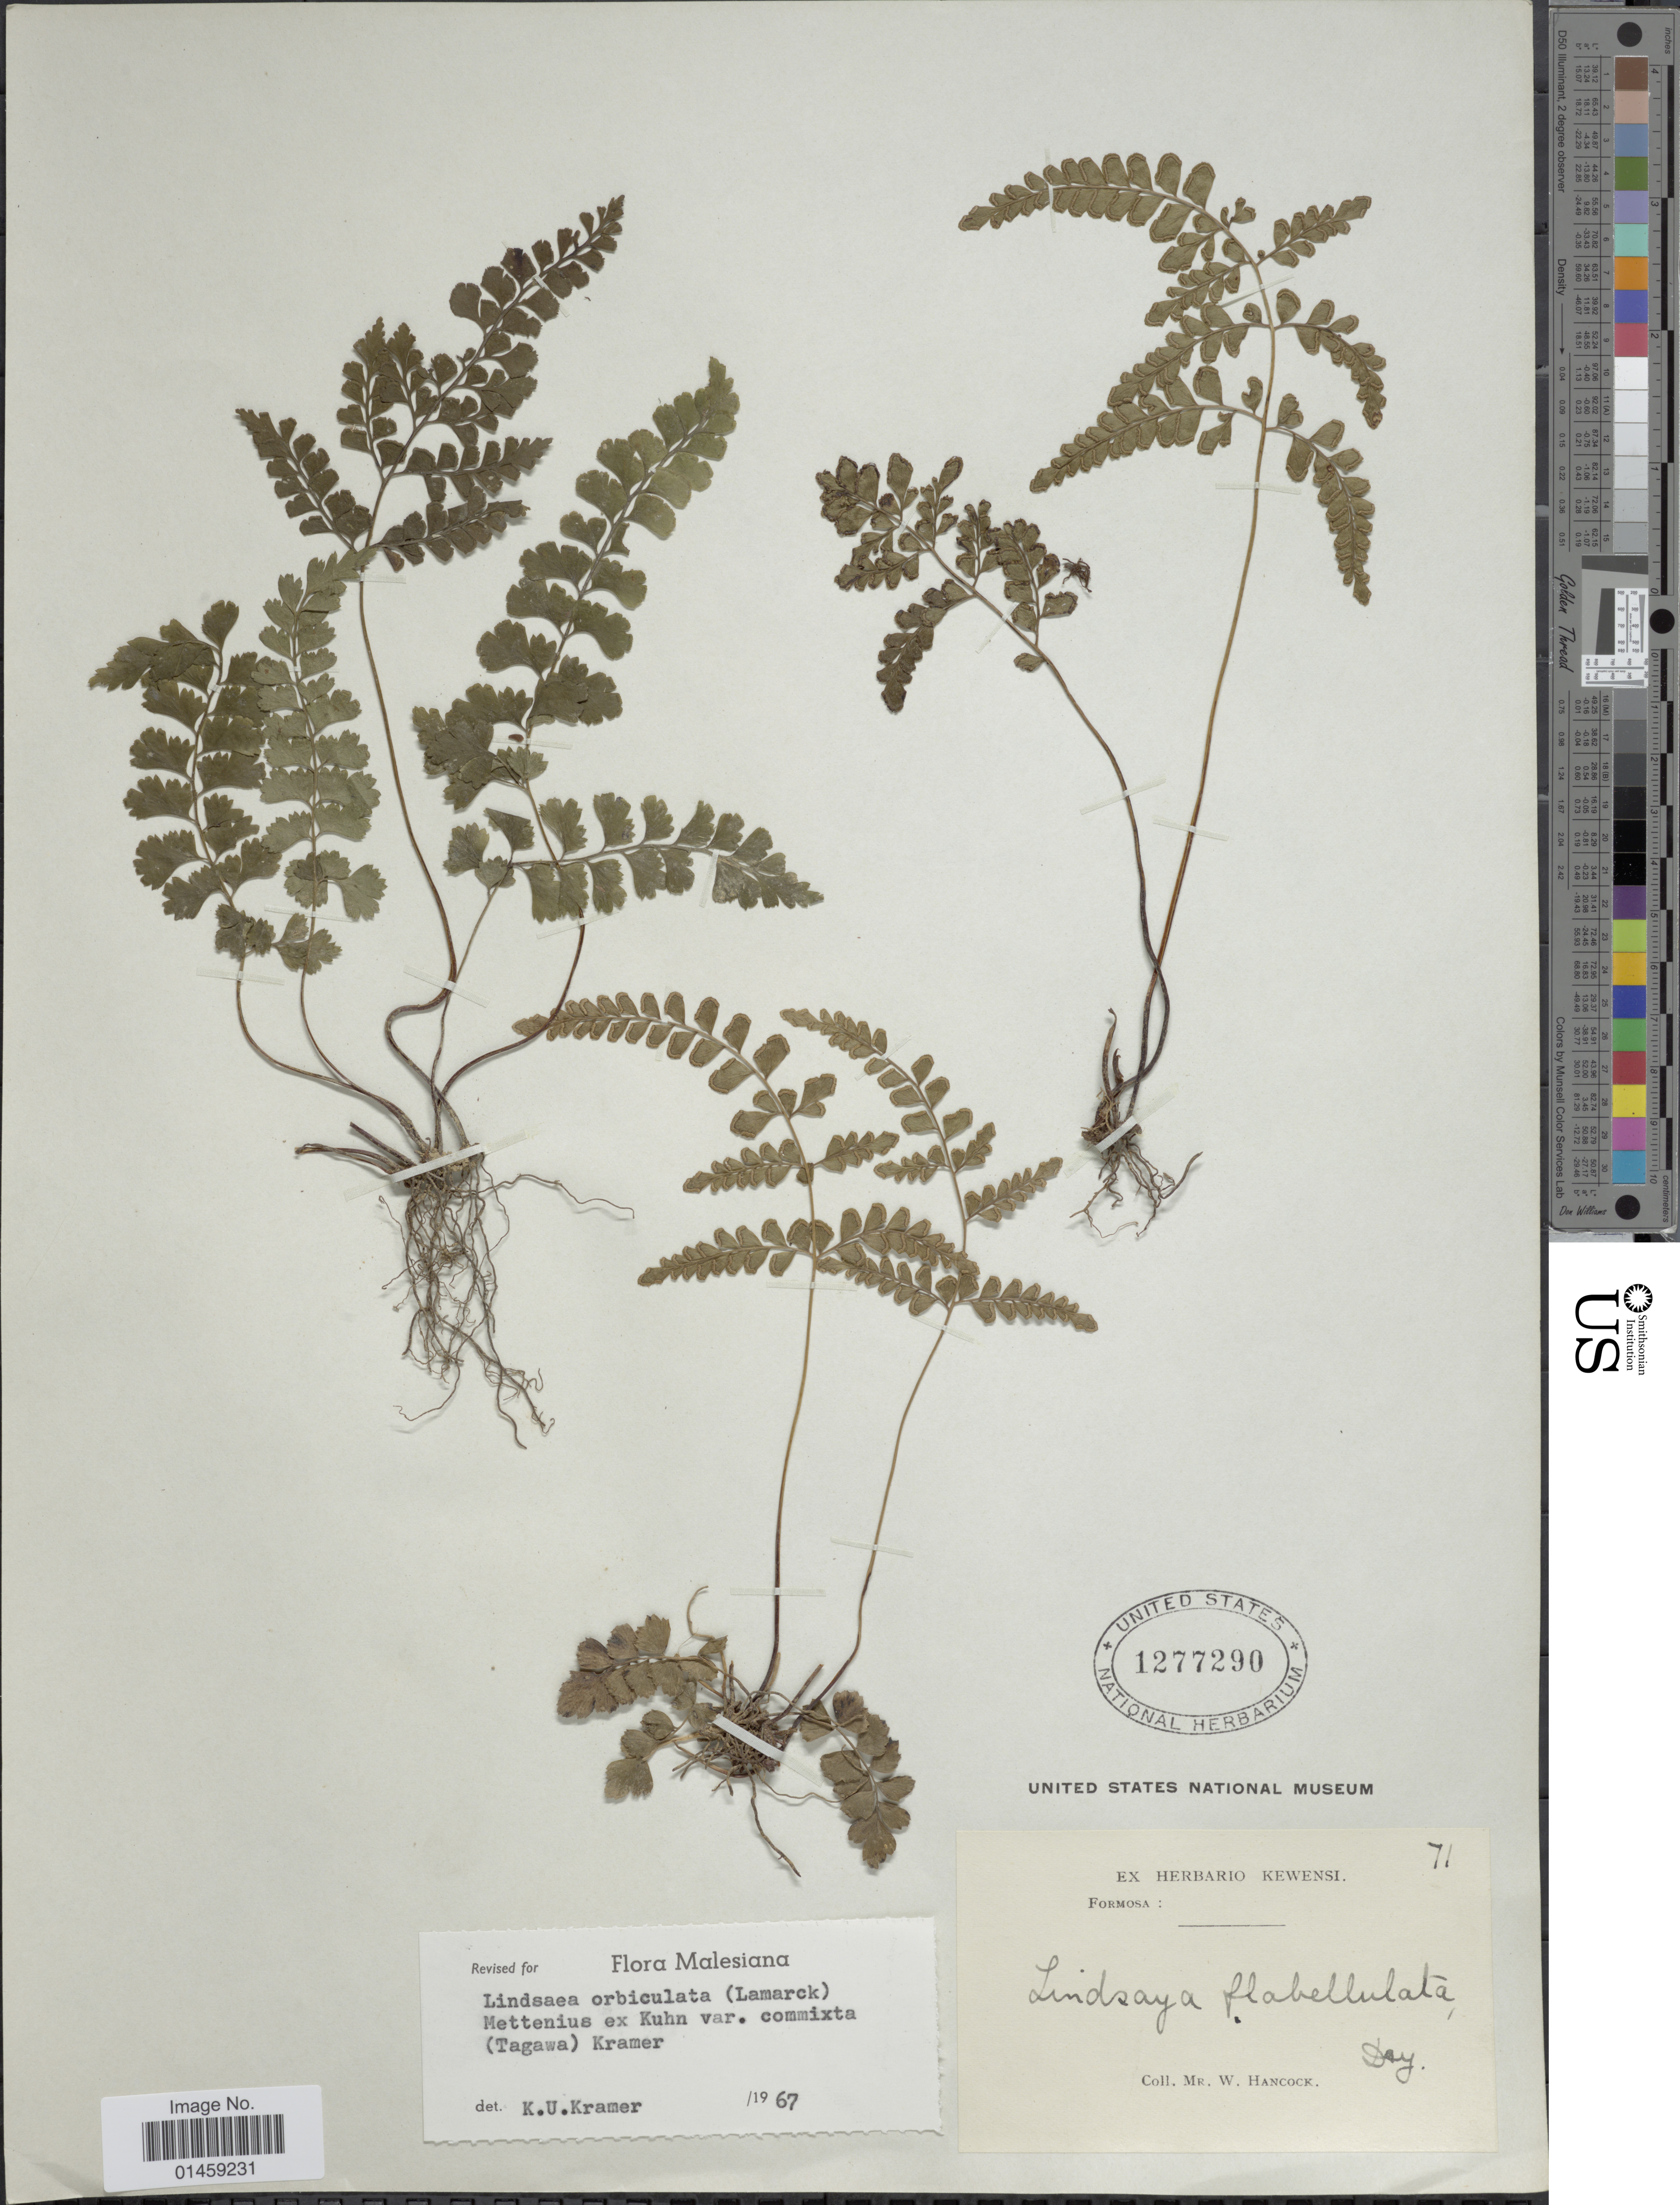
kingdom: Plantae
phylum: Tracheophyta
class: Polypodiopsida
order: Polypodiales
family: Lindsaeaceae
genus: Lindsaea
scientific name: Lindsaea orbiculata var. commixta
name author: (Tagawa) K.U. Kramer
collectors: W. Hancock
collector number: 71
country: Taiwan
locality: Formosa.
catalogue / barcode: US 1277290